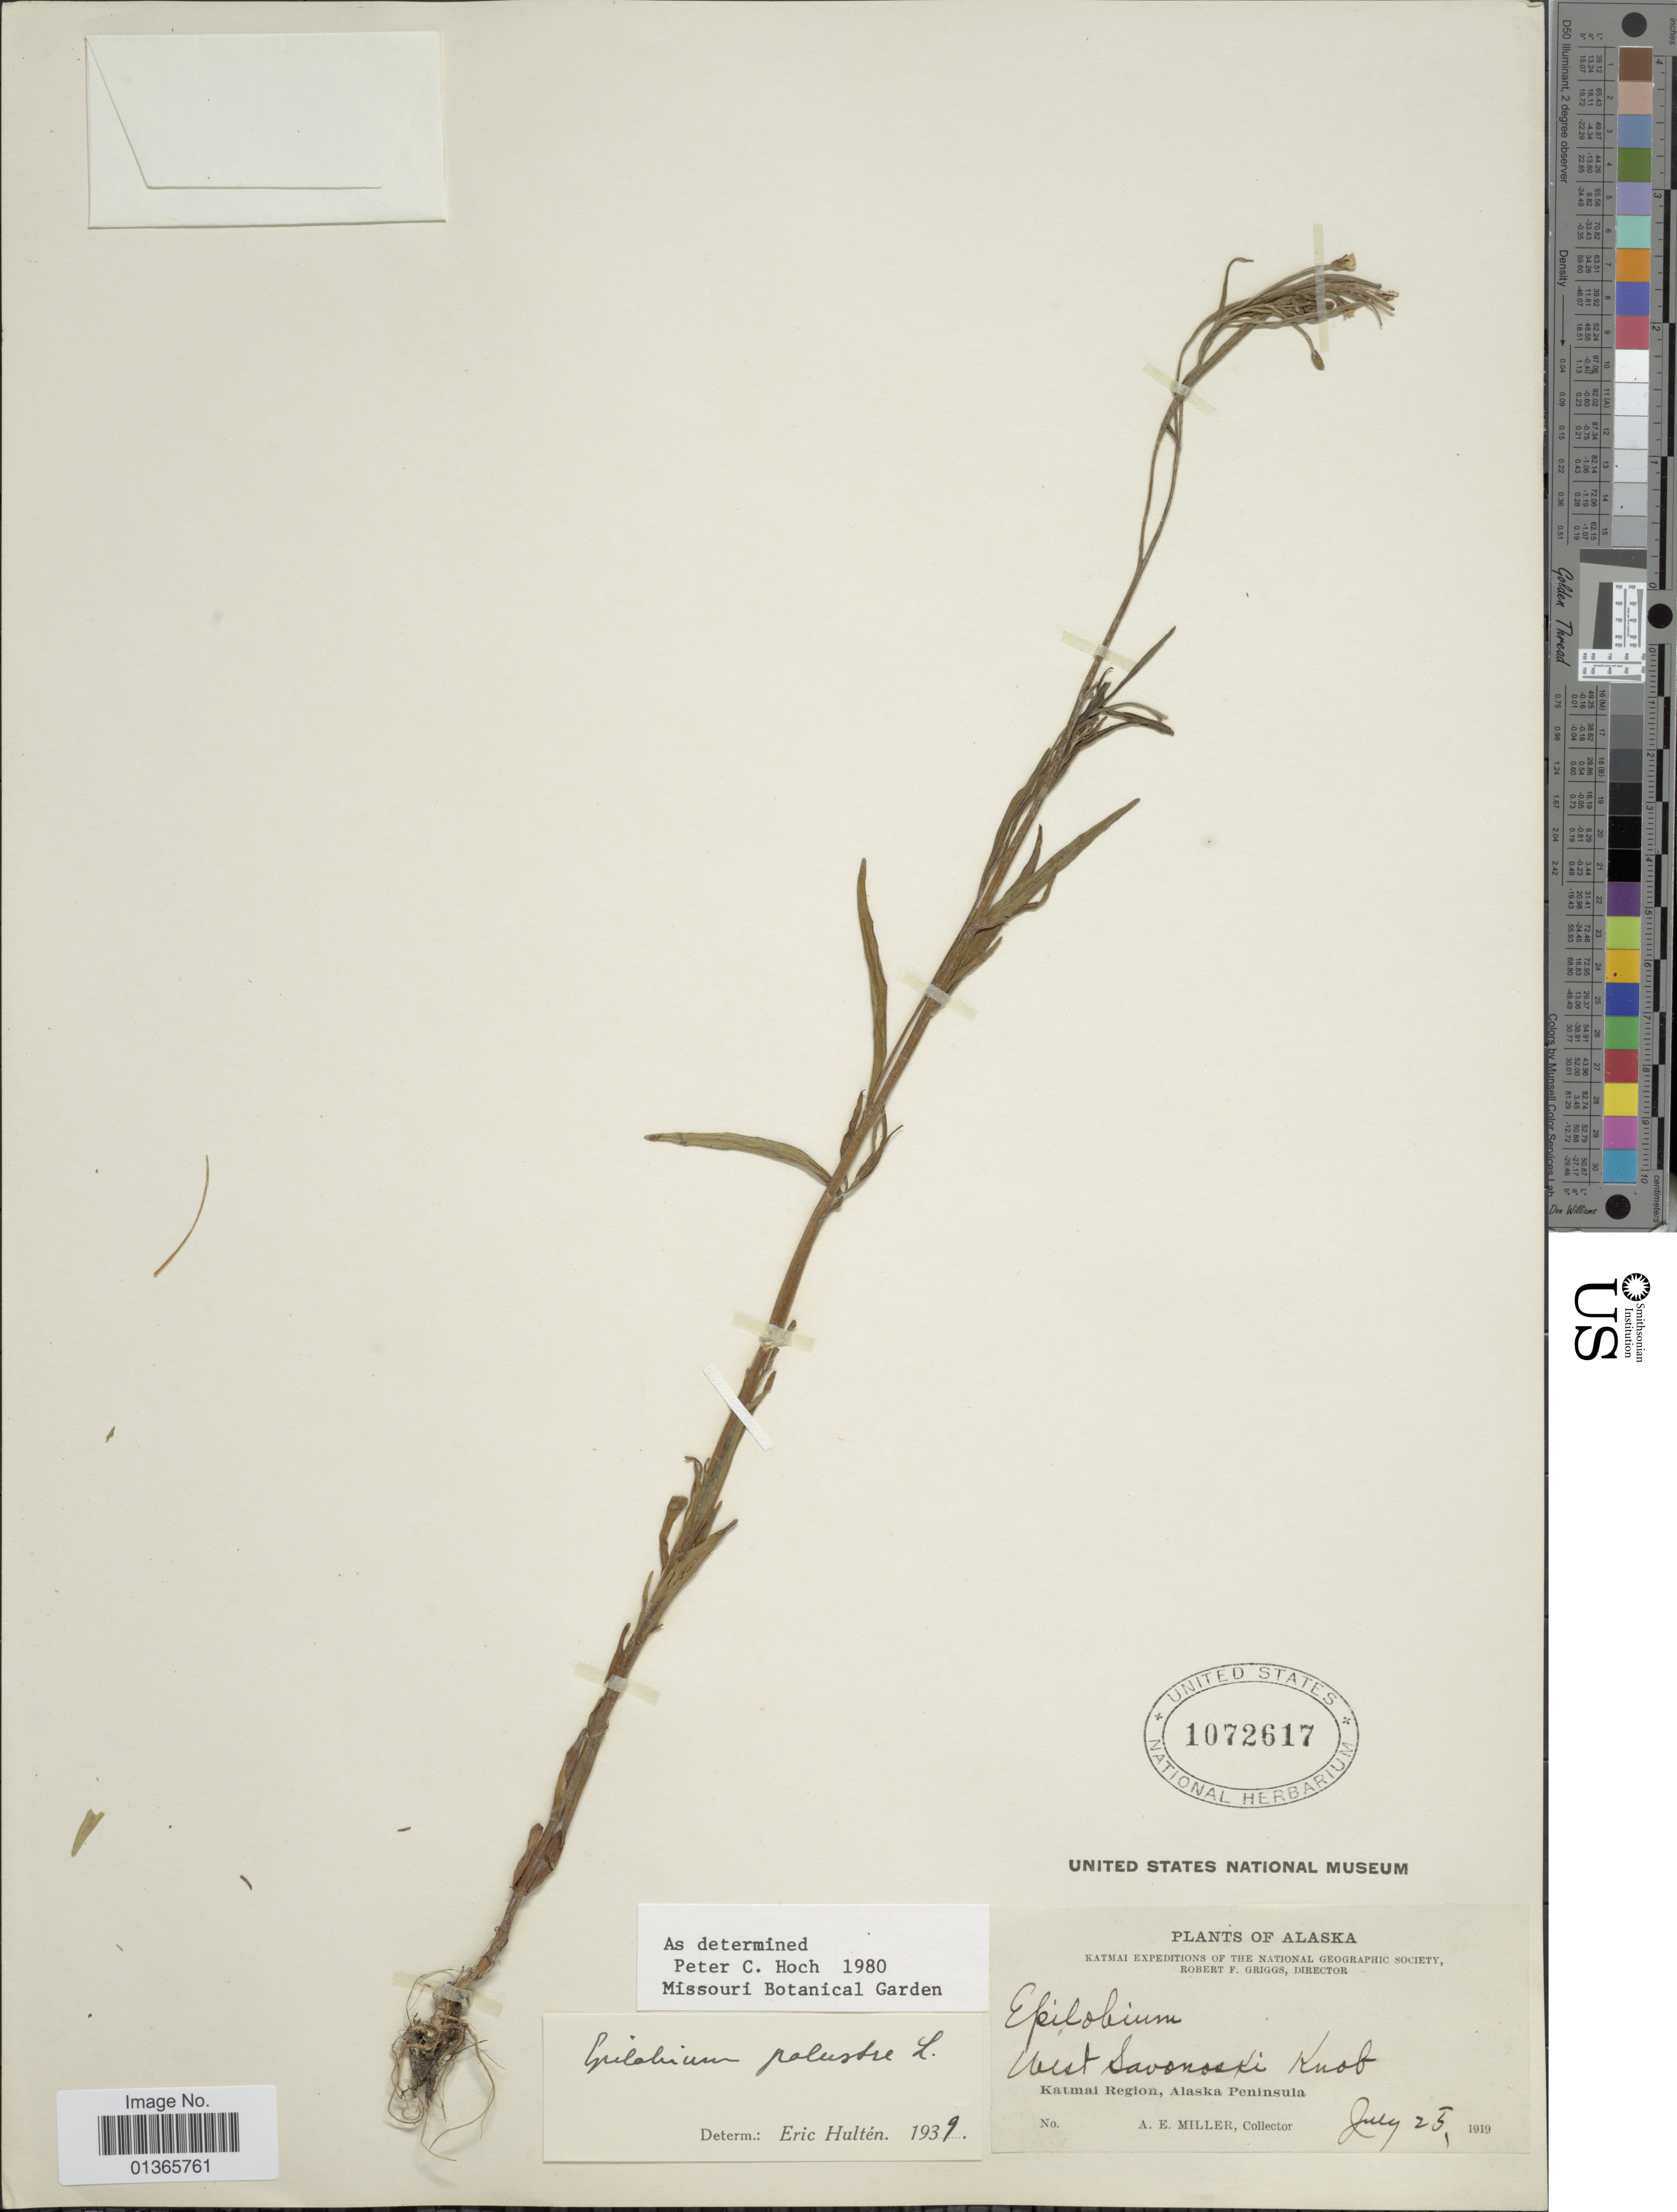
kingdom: Plantae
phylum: Tracheophyta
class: Magnoliopsida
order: Myrtales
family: Onagraceae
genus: Epilobium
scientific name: Epilobium palustre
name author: L.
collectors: A. E. Miller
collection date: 1919-07-25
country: United States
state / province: Alaska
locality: West Savonoski Knot. Katmai Region.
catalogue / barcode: US 1072617